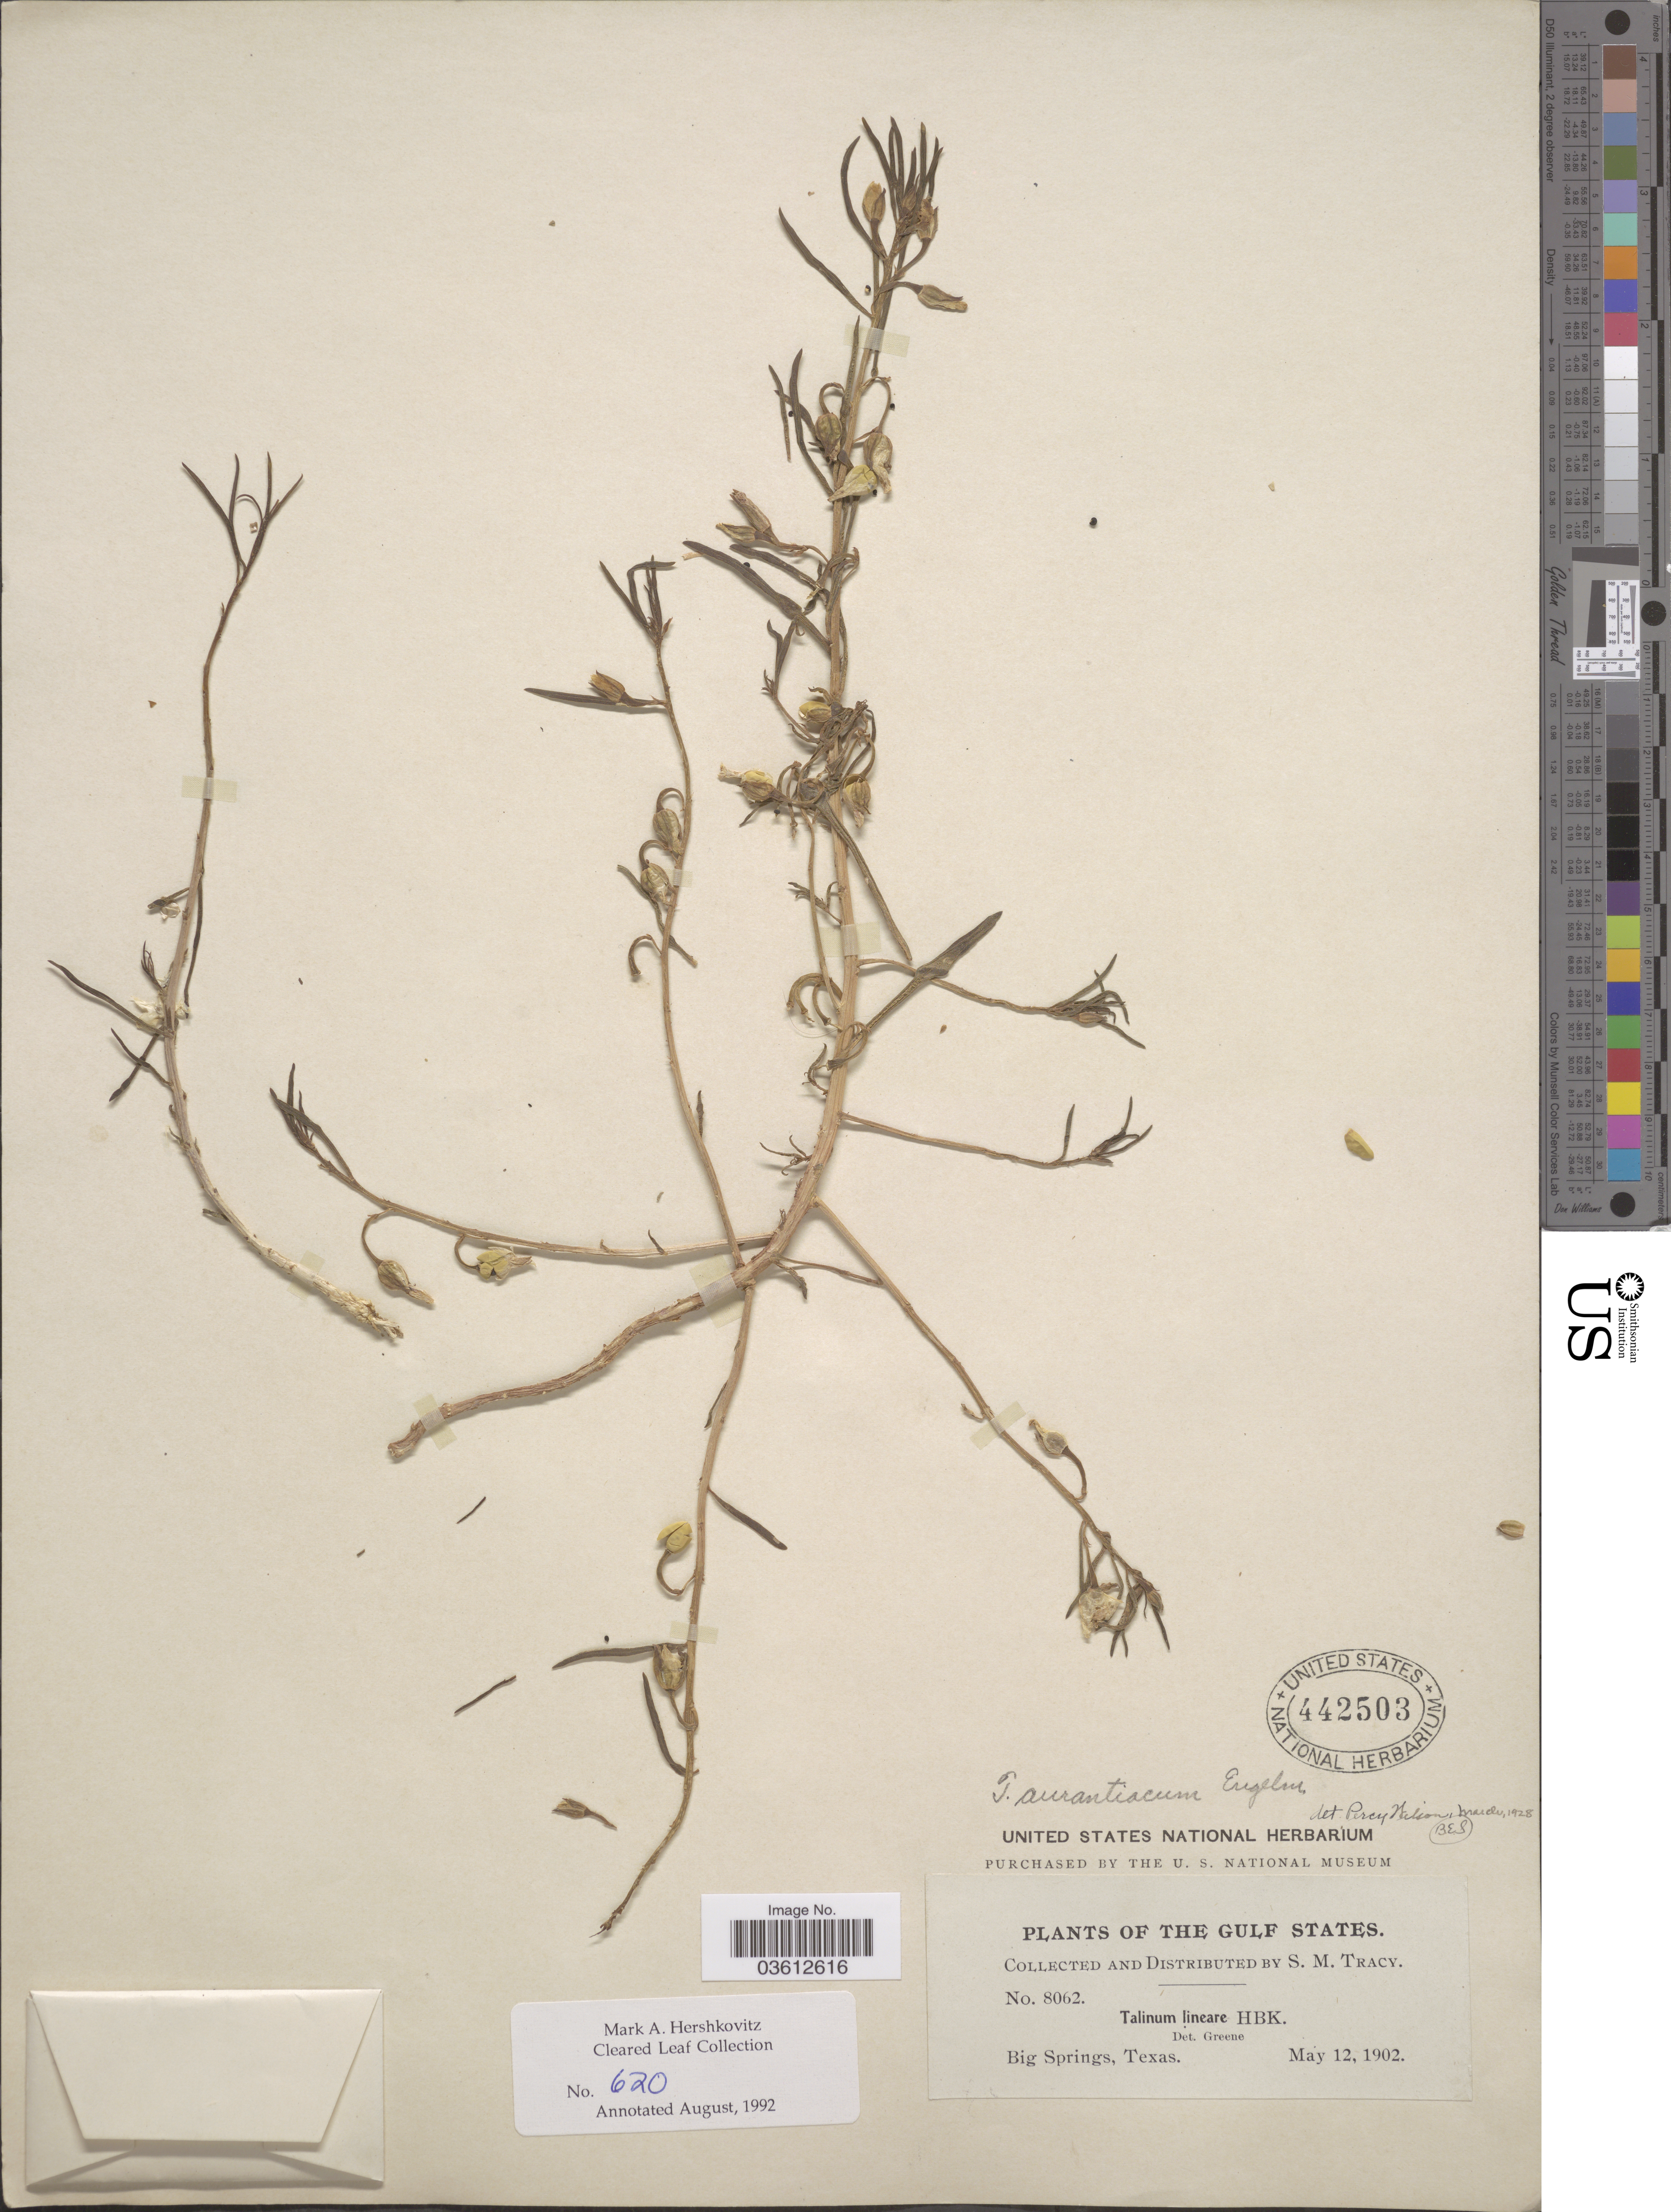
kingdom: Plantae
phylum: Tracheophyta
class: Magnoliopsida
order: Caryophyllales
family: Talinaceae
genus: Talinum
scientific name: Talinum aurantiacum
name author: Engelm. in A. Gray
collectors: S. M. Tracy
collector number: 8062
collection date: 1902-05-12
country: United States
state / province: Texas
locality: Gulf States, Big Springs.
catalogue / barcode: US 442503